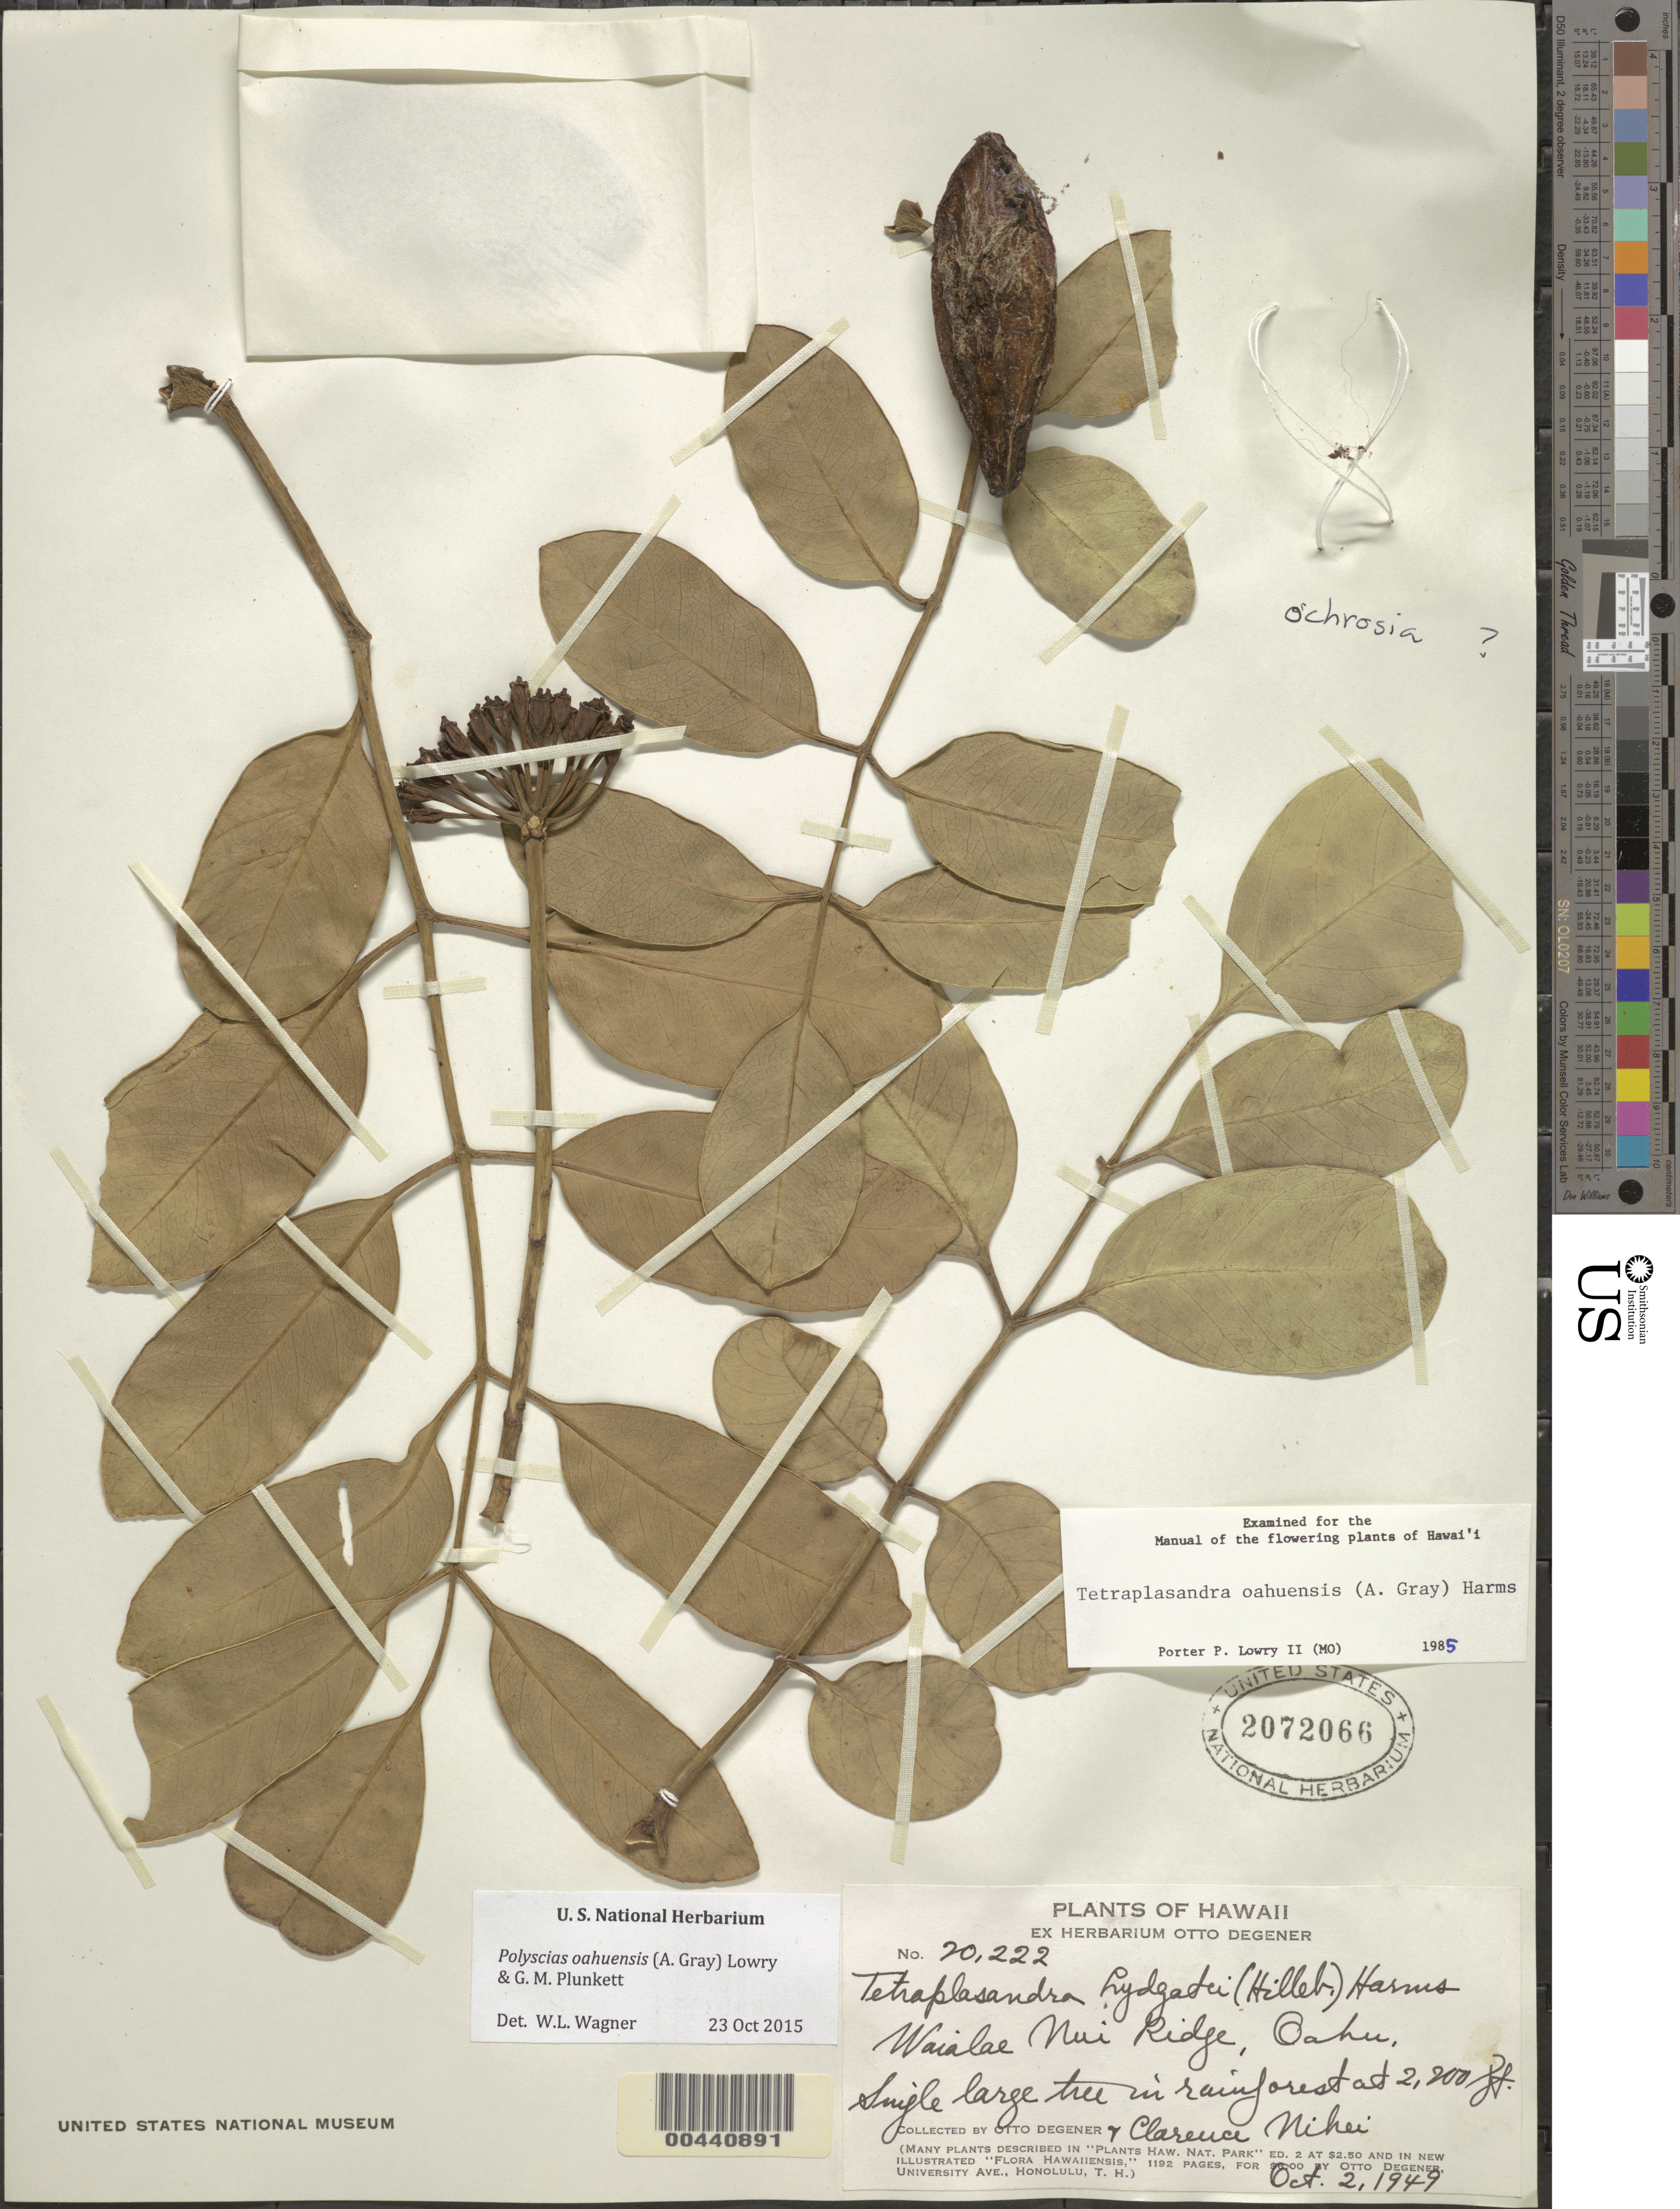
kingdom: Plantae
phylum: Tracheophyta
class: Magnoliopsida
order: Apiales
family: Araliaceae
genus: Polyscias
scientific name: Polyscias oahuensis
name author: (A. Gray) Lowry & G. M. Plunkett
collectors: O. Degener & C. Nihei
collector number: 20222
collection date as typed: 2 Oct 1949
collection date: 1949-10-02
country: United States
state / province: Hawaii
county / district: Honolulu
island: Oahu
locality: Waialae Nui Ridge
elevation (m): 2200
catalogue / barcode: US 2072066